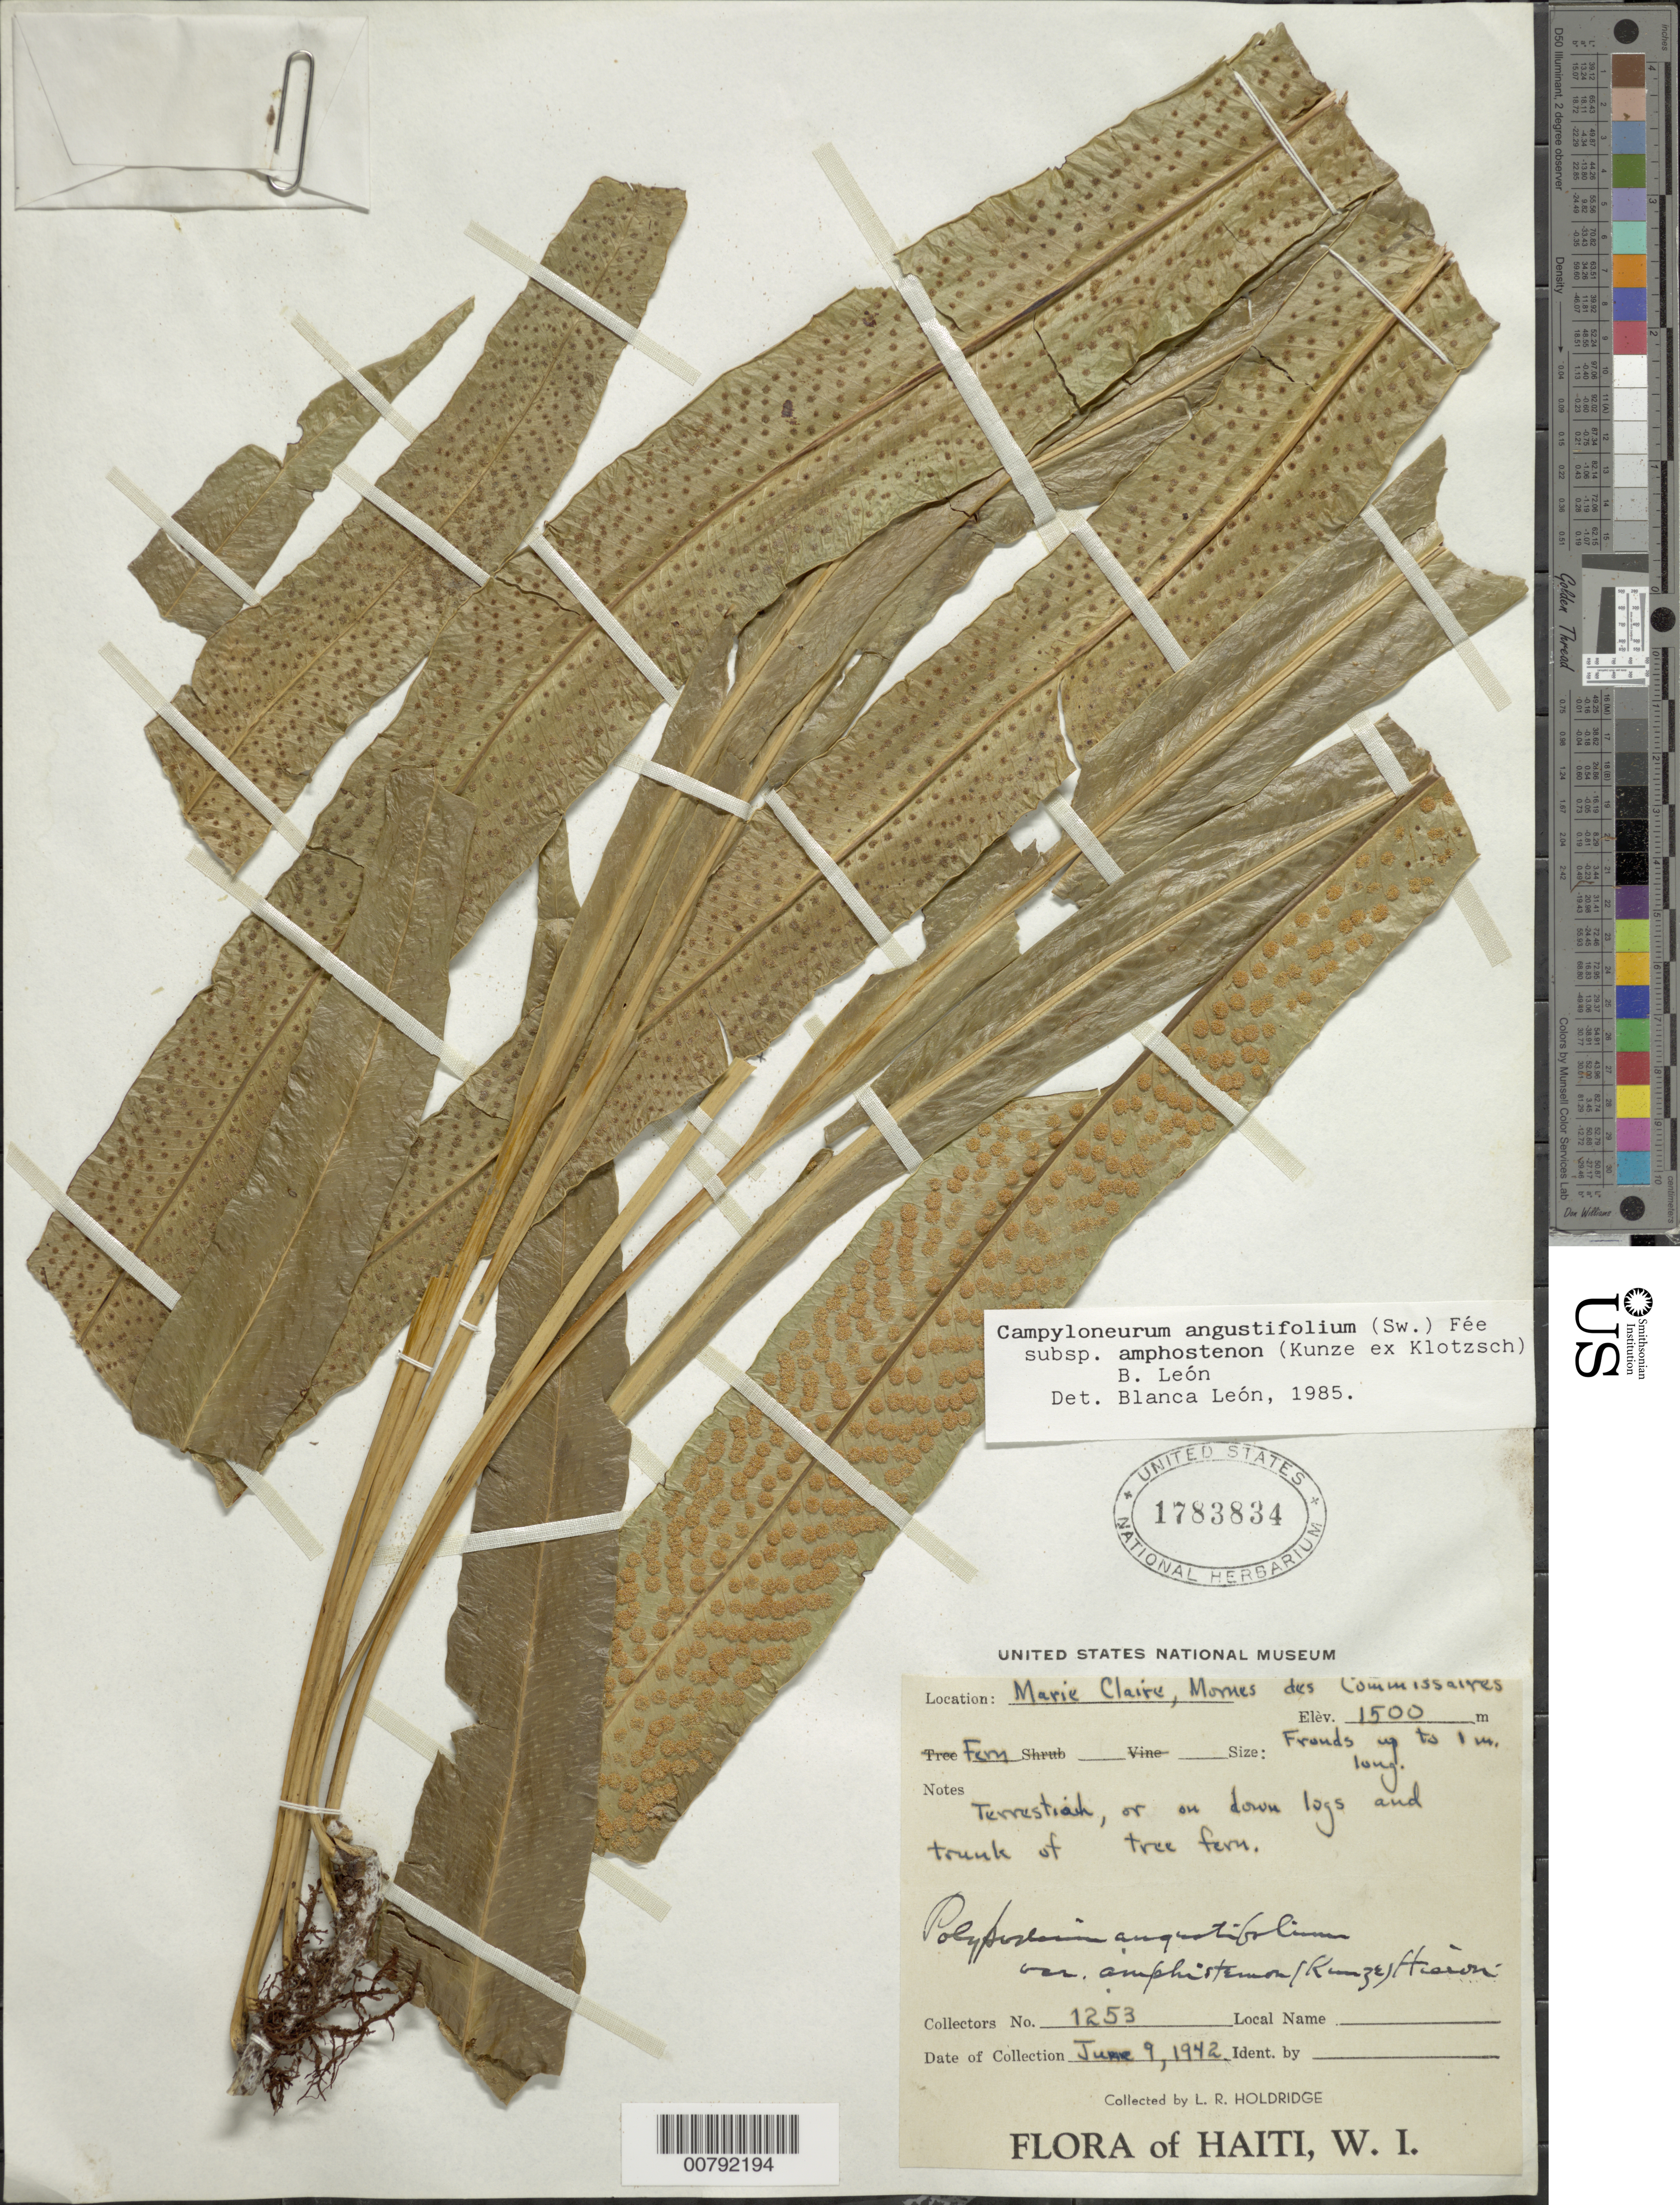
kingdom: Plantae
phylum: Tracheophyta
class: Polypodiopsida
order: Polypodiales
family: Polypodiaceae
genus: Campyloneurum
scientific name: Campyloneurum amphostenon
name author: (Kunze ex Klotzsch) Fée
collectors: L. Holdridge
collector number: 1253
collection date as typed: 09 Jun 1942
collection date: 1942-06-09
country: Haiti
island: Hispaniola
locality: Marie Claire, Mornes des Commissaires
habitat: On downed logs and trunk of tree fern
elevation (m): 1500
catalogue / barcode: US 1783834